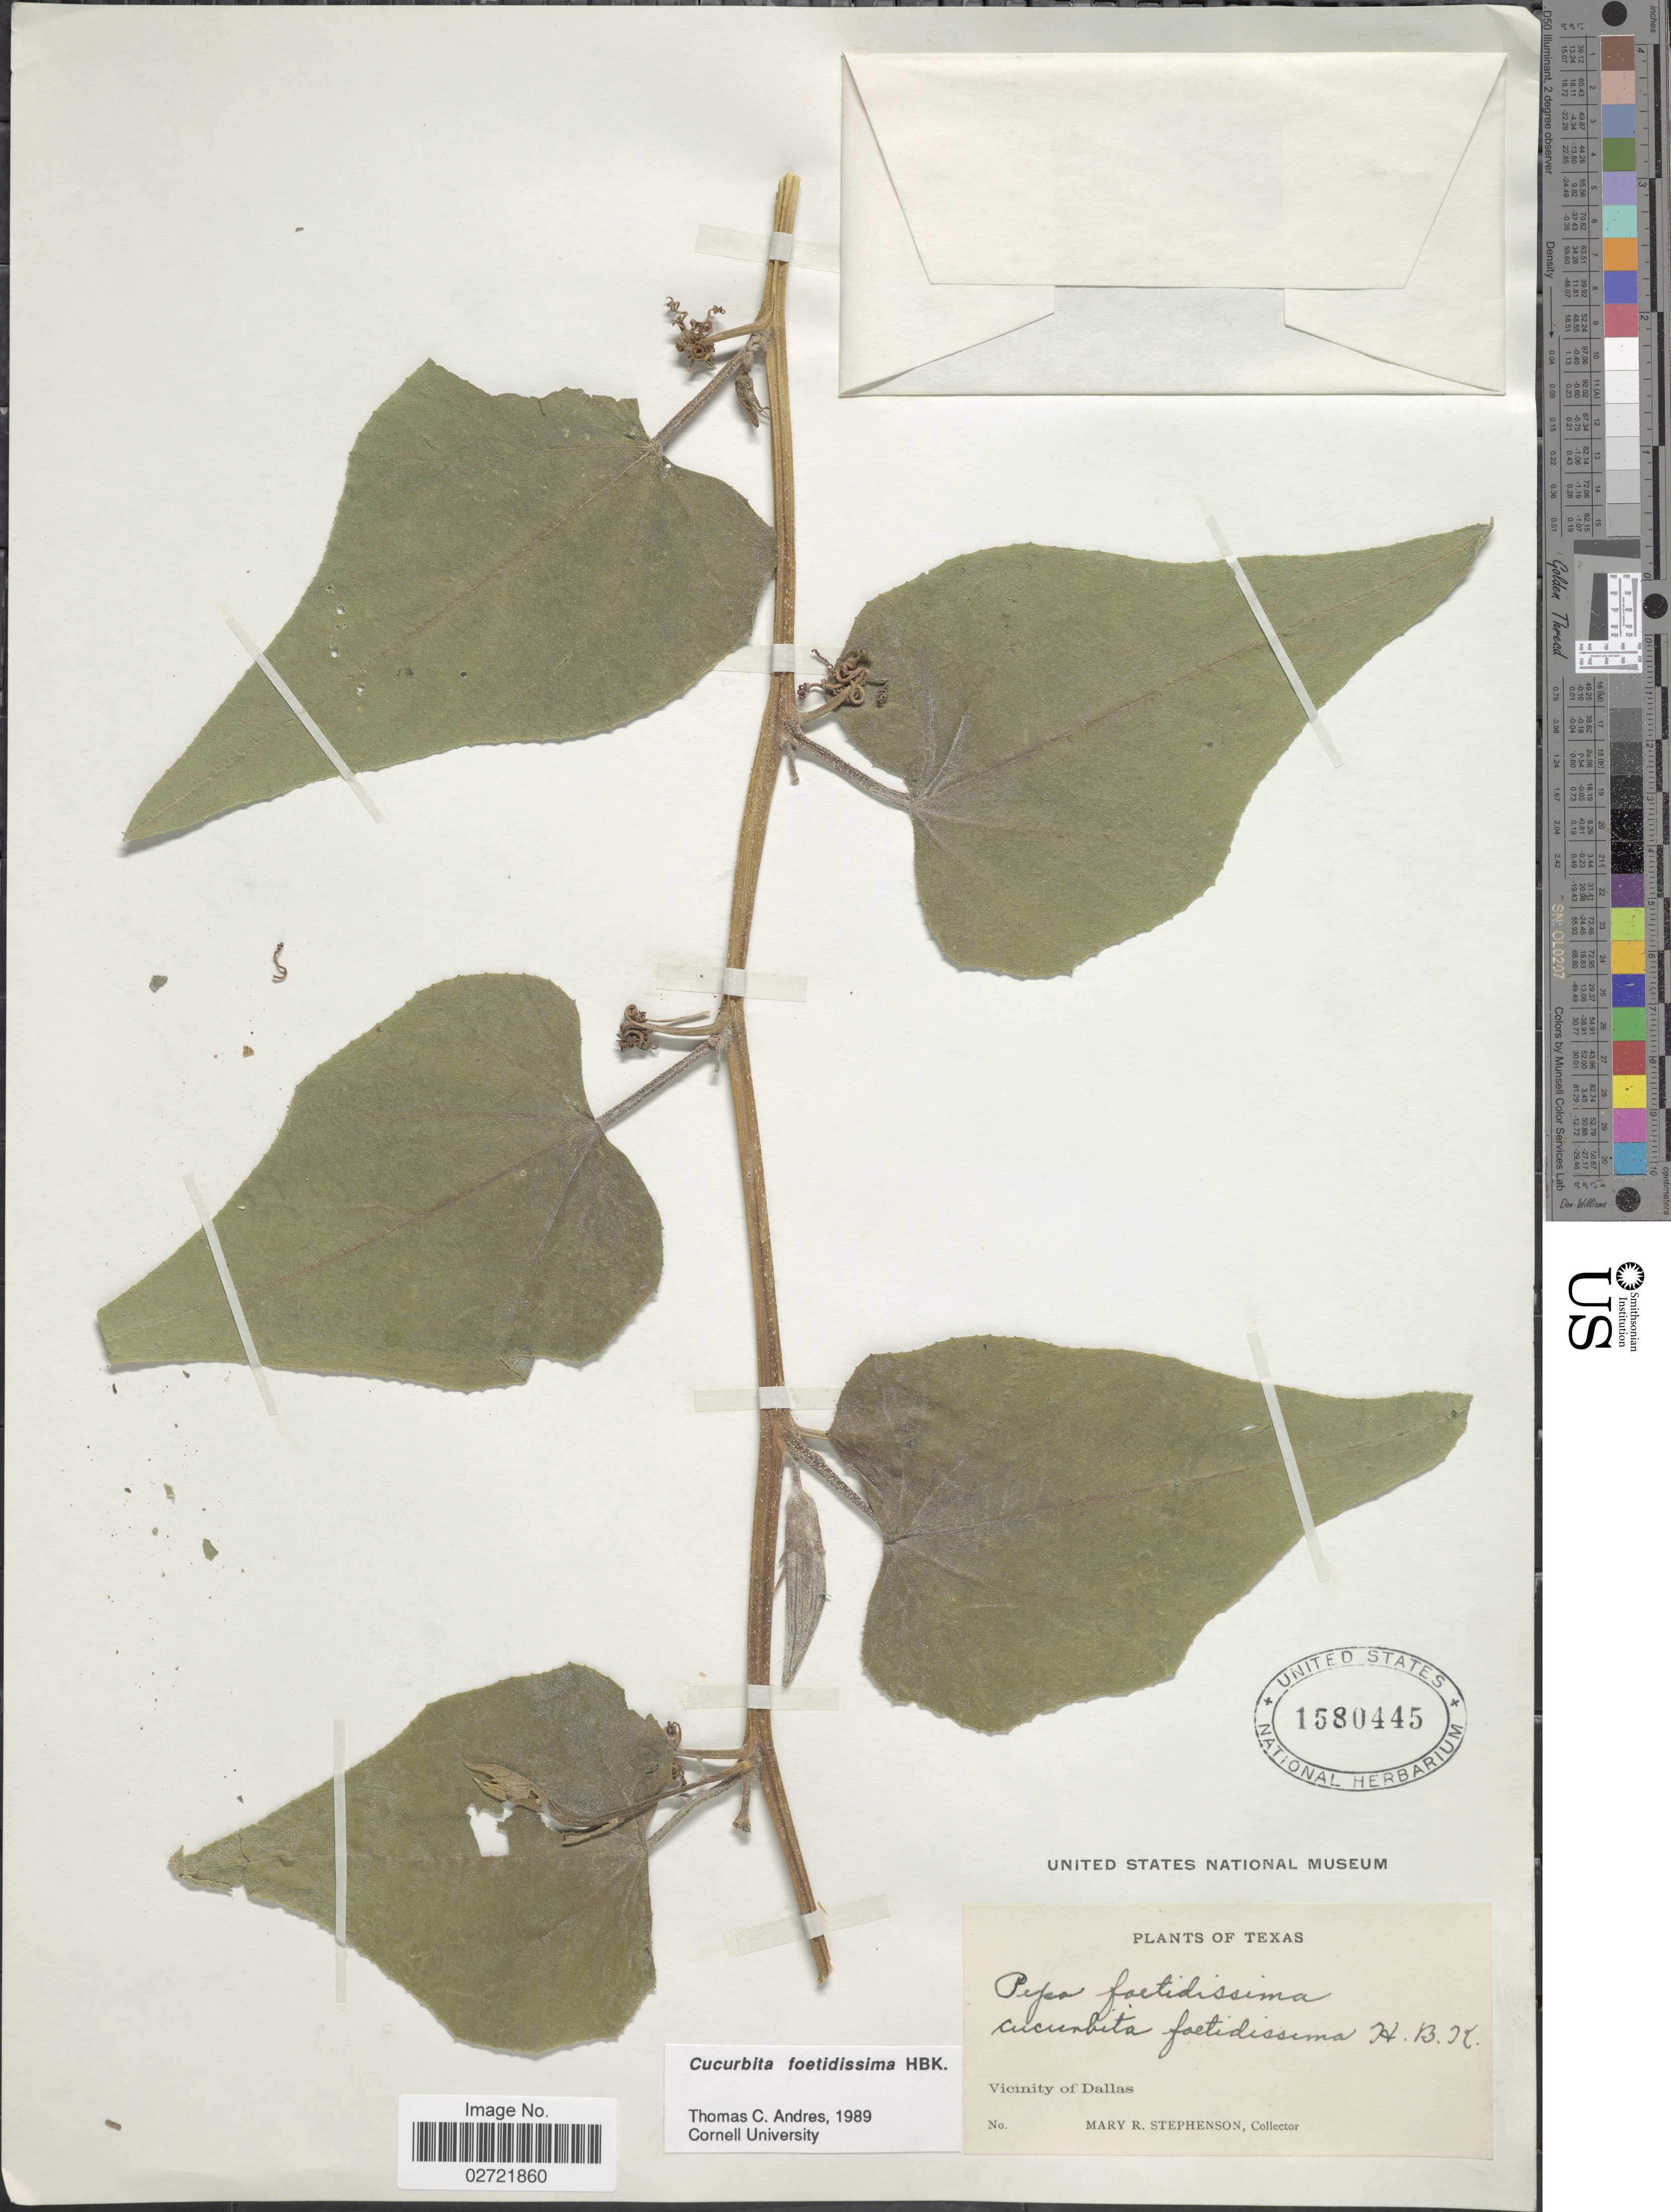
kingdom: Plantae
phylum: Tracheophyta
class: Magnoliopsida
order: Cucurbitales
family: Cucurbitaceae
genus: Cucurbita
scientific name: Cucurbita foetidissima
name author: Kunth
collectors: M. Stephenson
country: United States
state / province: Texas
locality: Vicinity of Dallas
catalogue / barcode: US 1580445